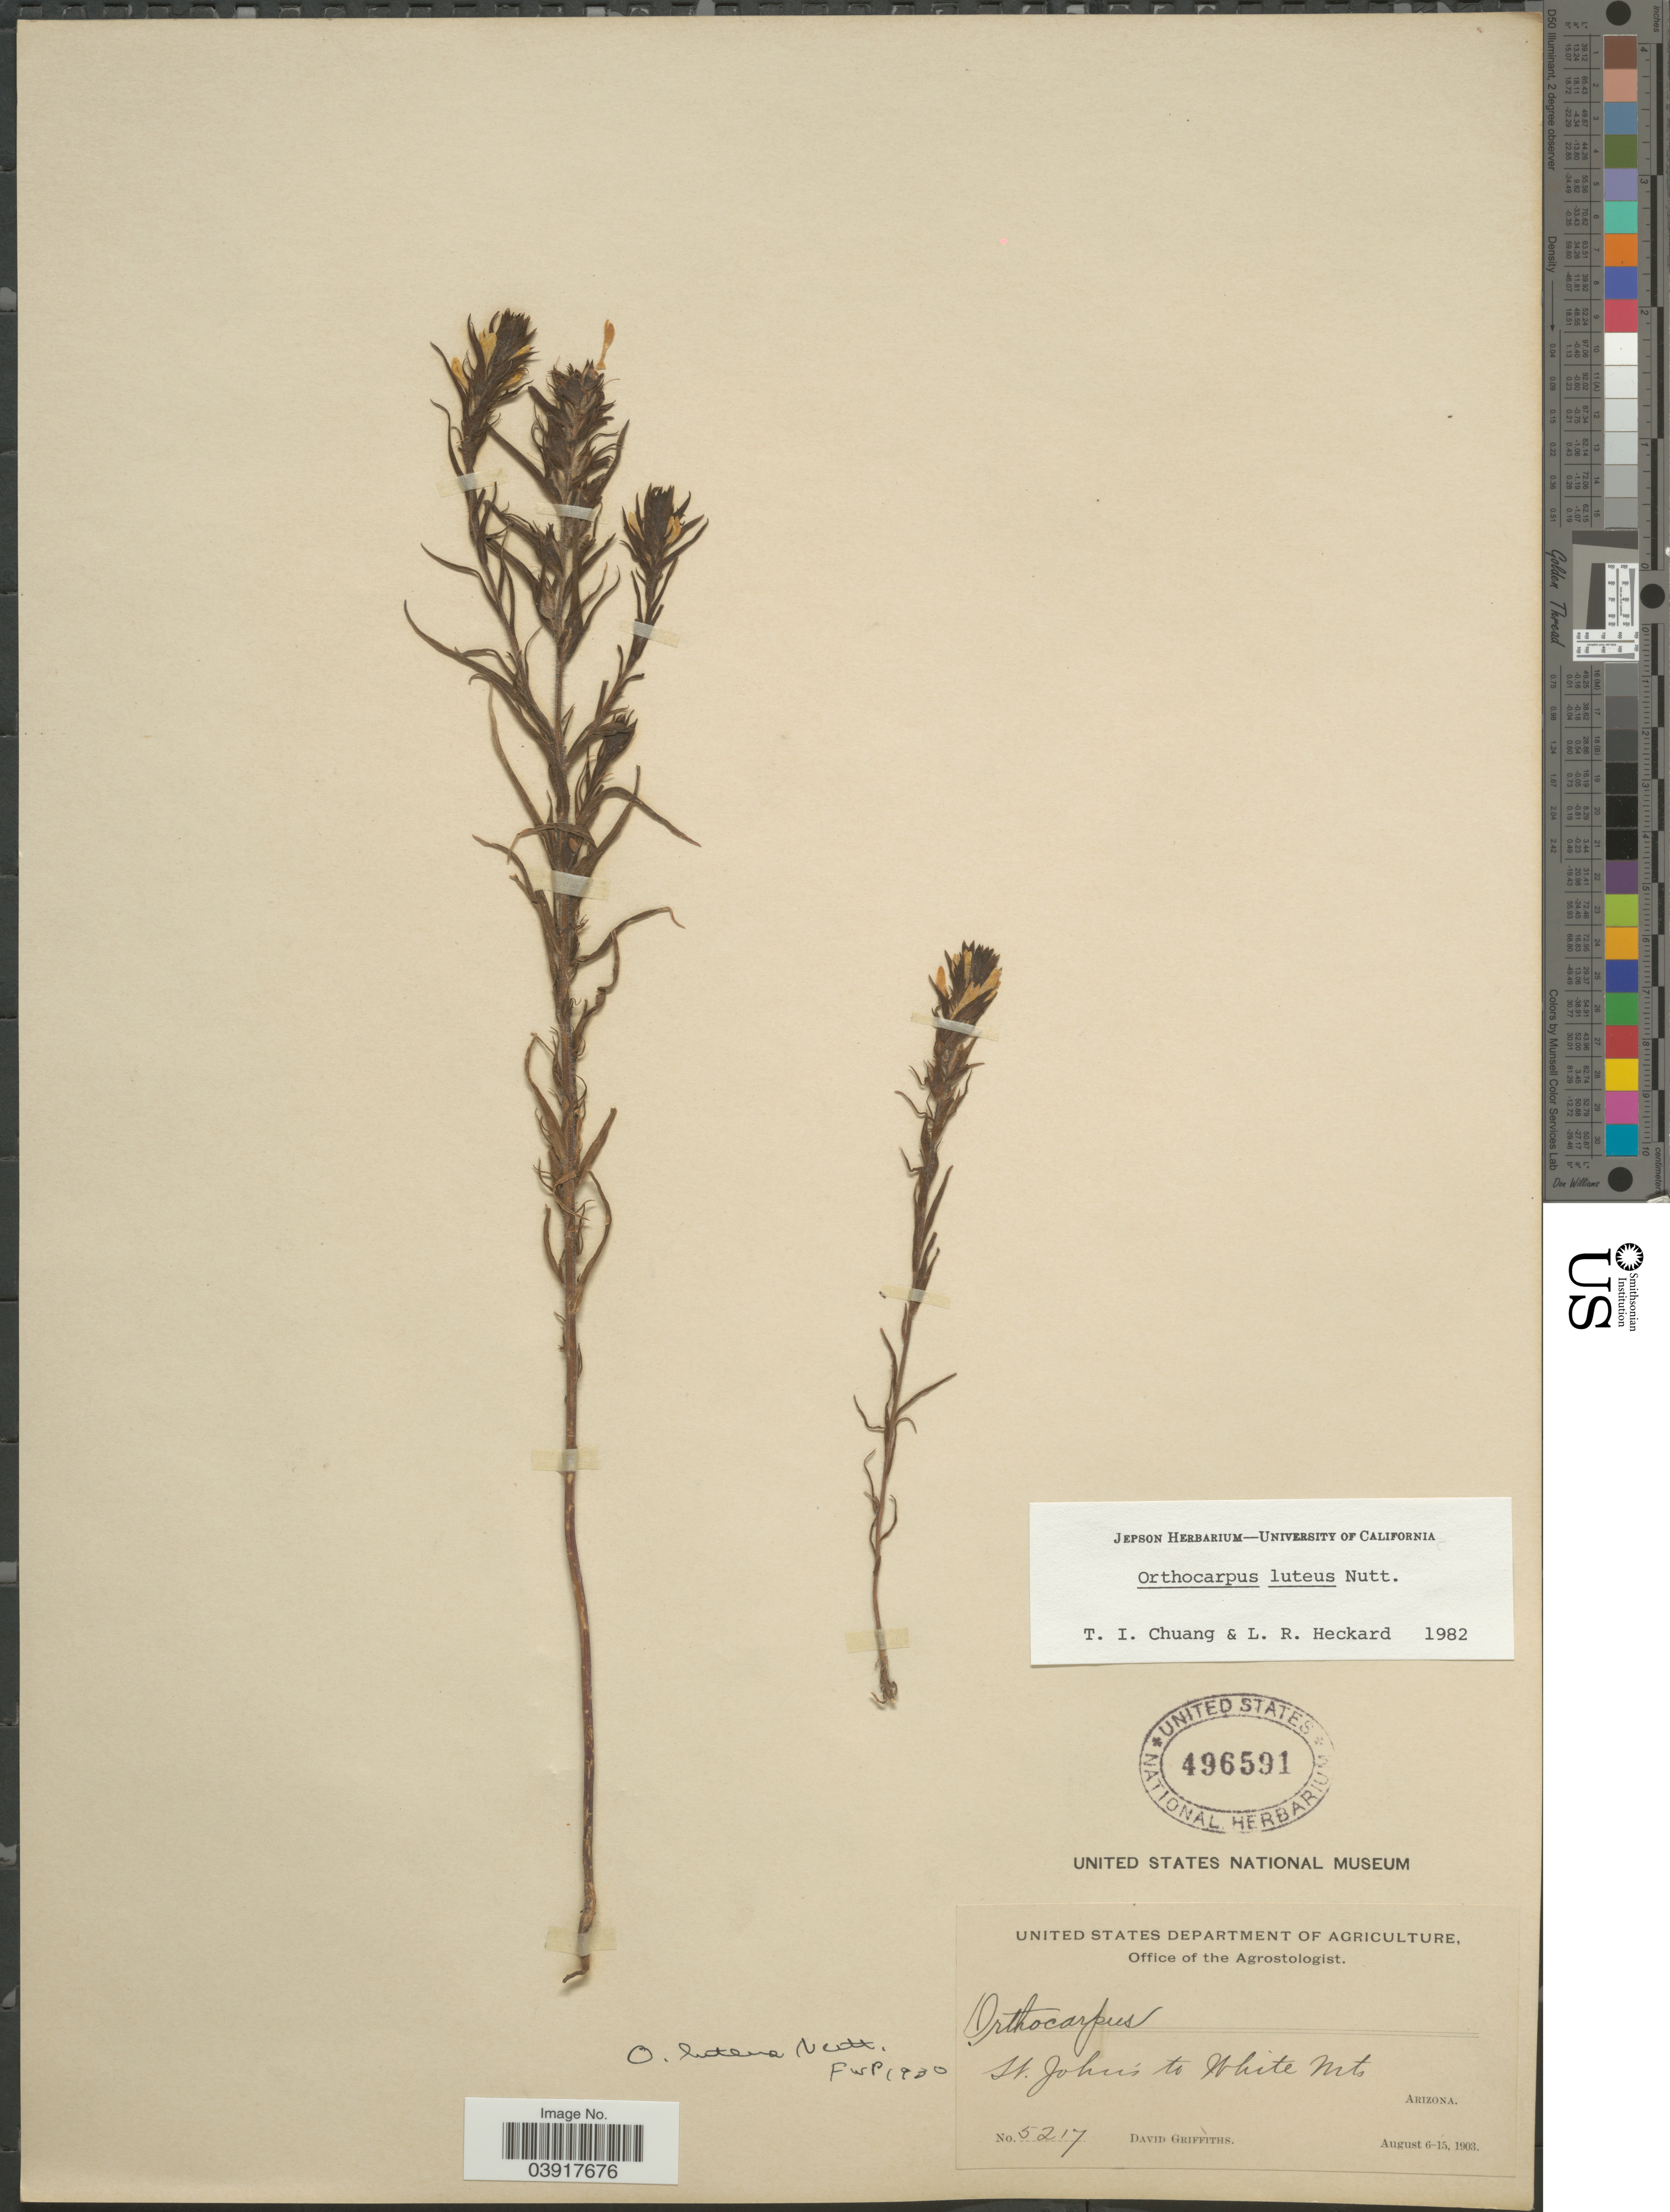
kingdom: Plantae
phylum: Tracheophyta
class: Magnoliopsida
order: Lamiales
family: Orobanchaceae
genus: Orthocarpus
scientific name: Orthocarpus luteus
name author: Nutt.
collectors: D. Griffiths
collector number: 5217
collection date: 1903-08-06/1903-08-15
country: United States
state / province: Arizona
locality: St. John's to White Mts.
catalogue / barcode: US 496591